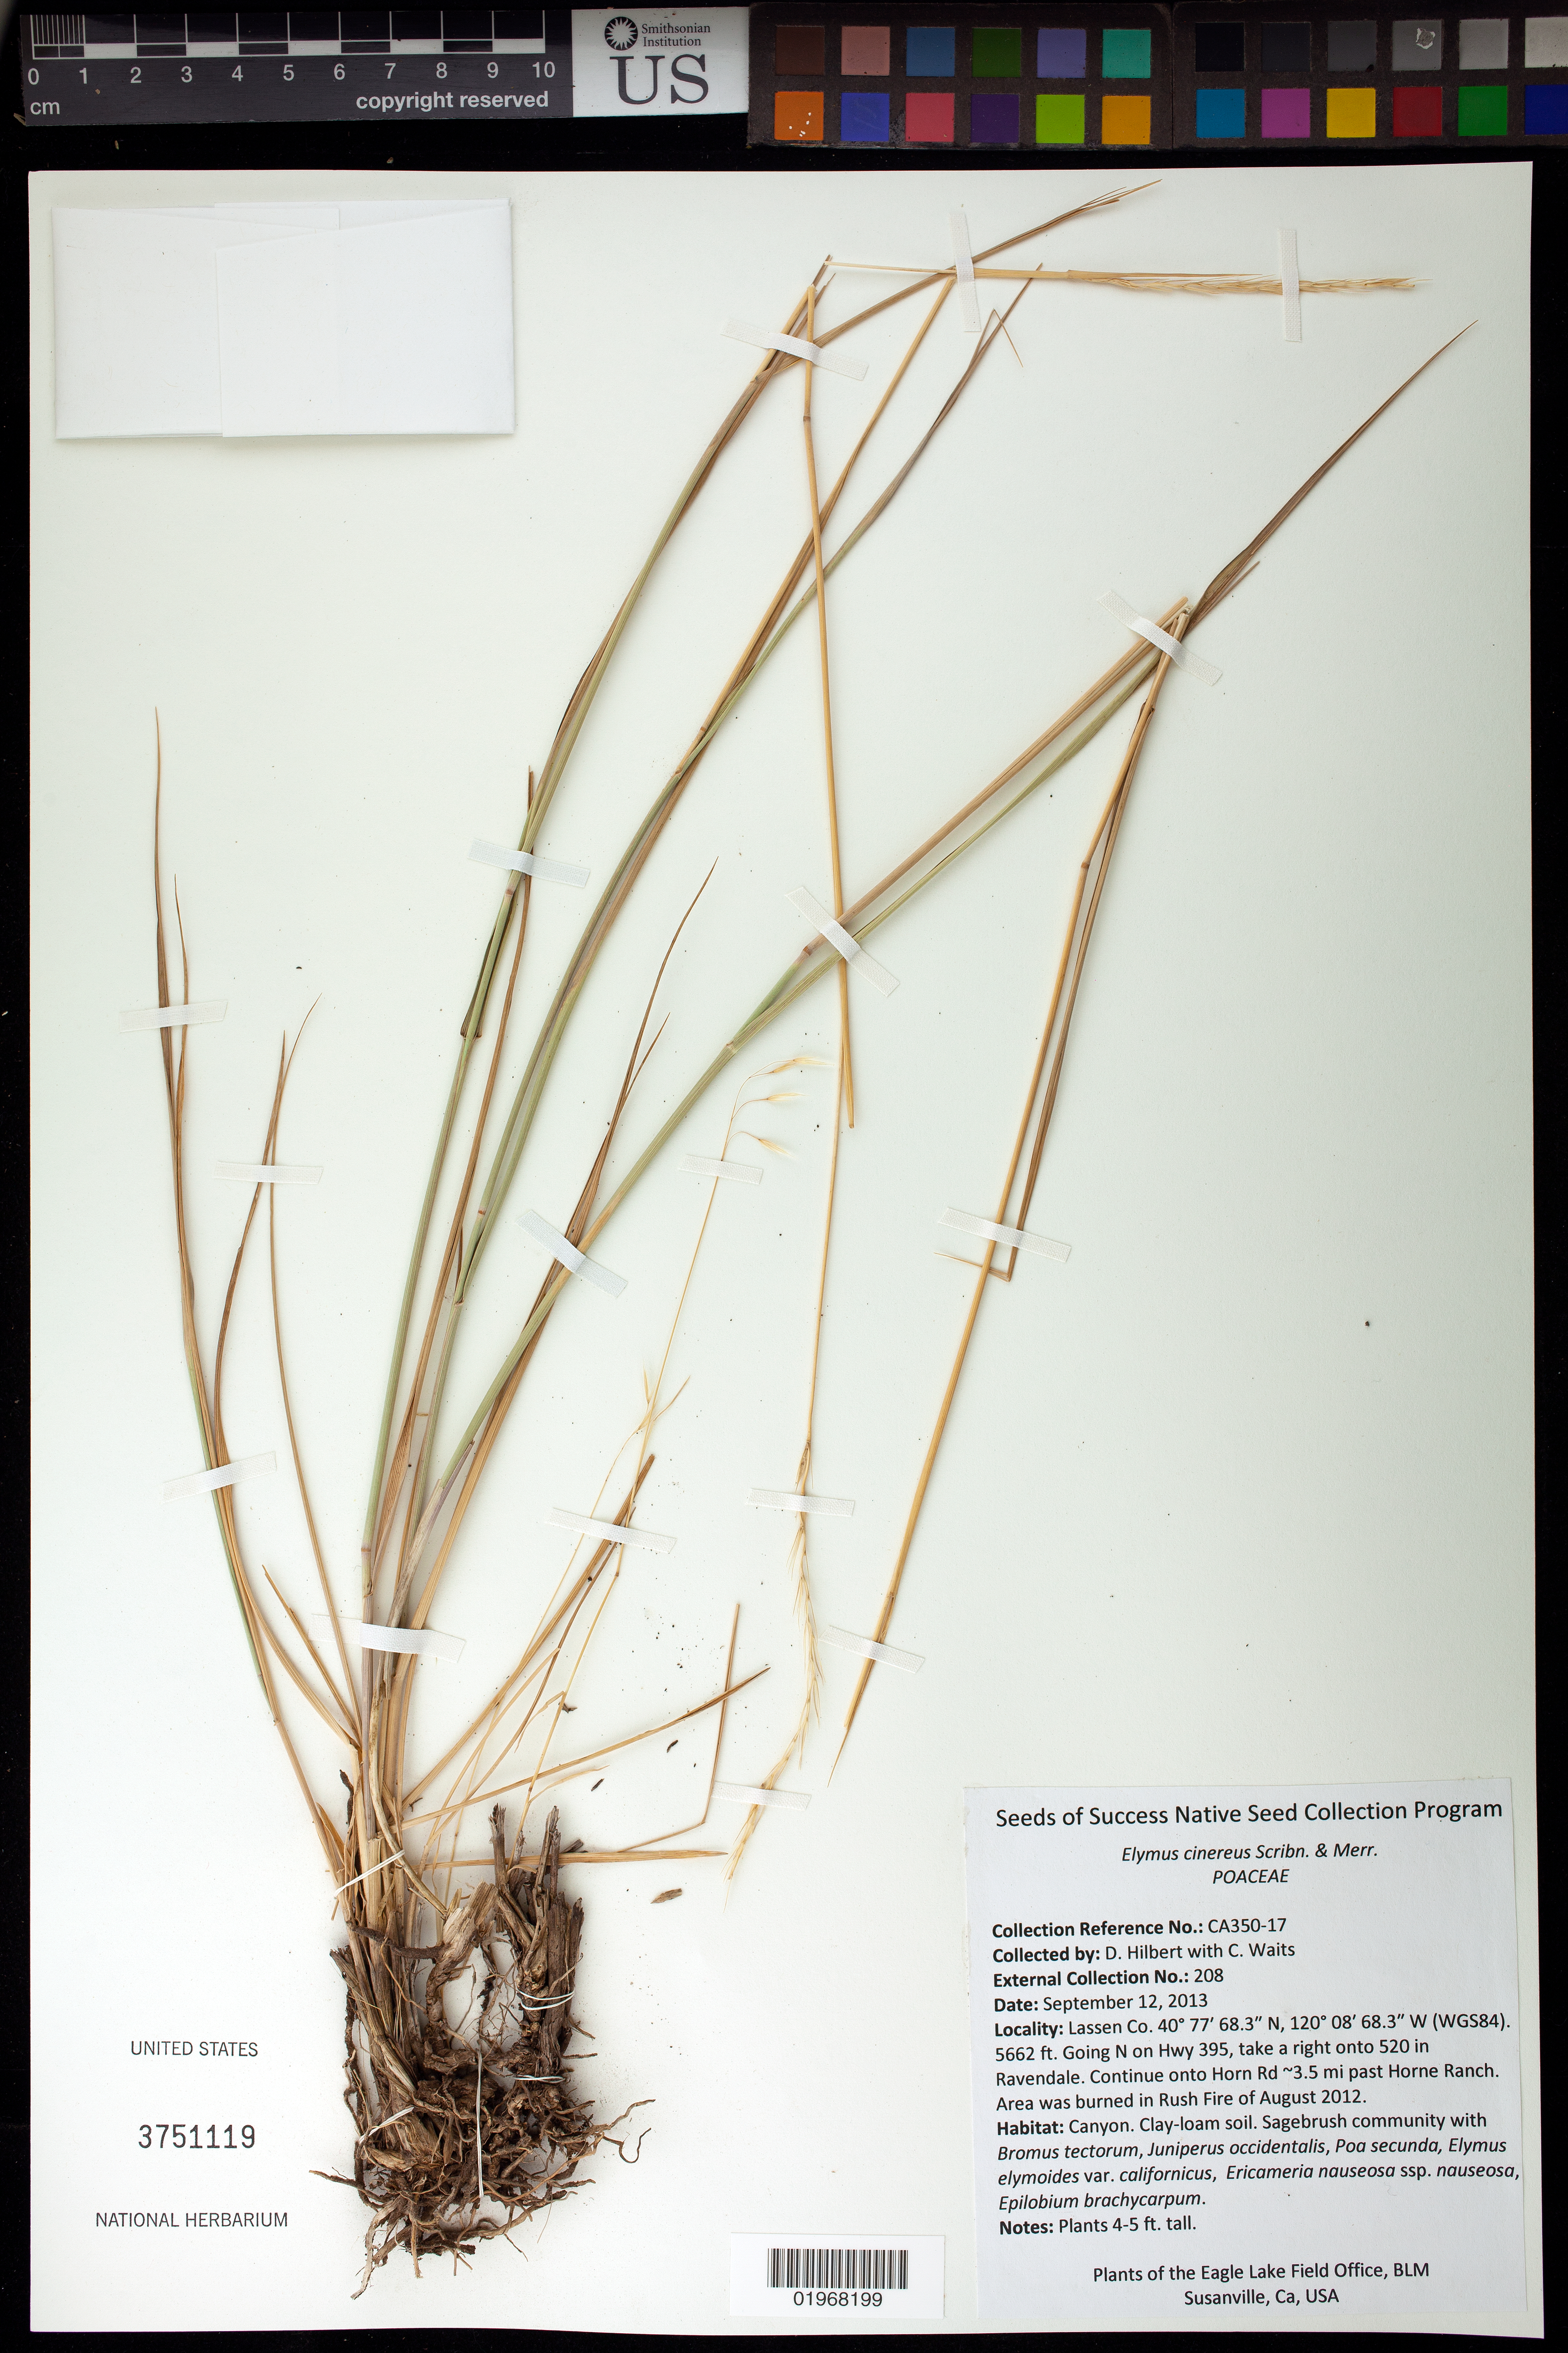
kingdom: Plantae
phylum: Tracheophyta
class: Liliopsida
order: Poales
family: Poaceae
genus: Elymus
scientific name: Elymus cinereus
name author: Scribn. & Merr.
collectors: D. Hilbert & C. Waits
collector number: CA350-17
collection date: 2013-09-12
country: United States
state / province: California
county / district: Lassen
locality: Ravendale, past Horne Ranch. Area burned in Rush Fire of August 2012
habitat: Canyon. Clay soil. Sagebrush community with Bromus tectorun, Juniperus occidentalis, Poa secunda, ect.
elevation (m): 1726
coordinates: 40 77 68.3 N, 120 08 68.3 W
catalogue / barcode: US 3751119